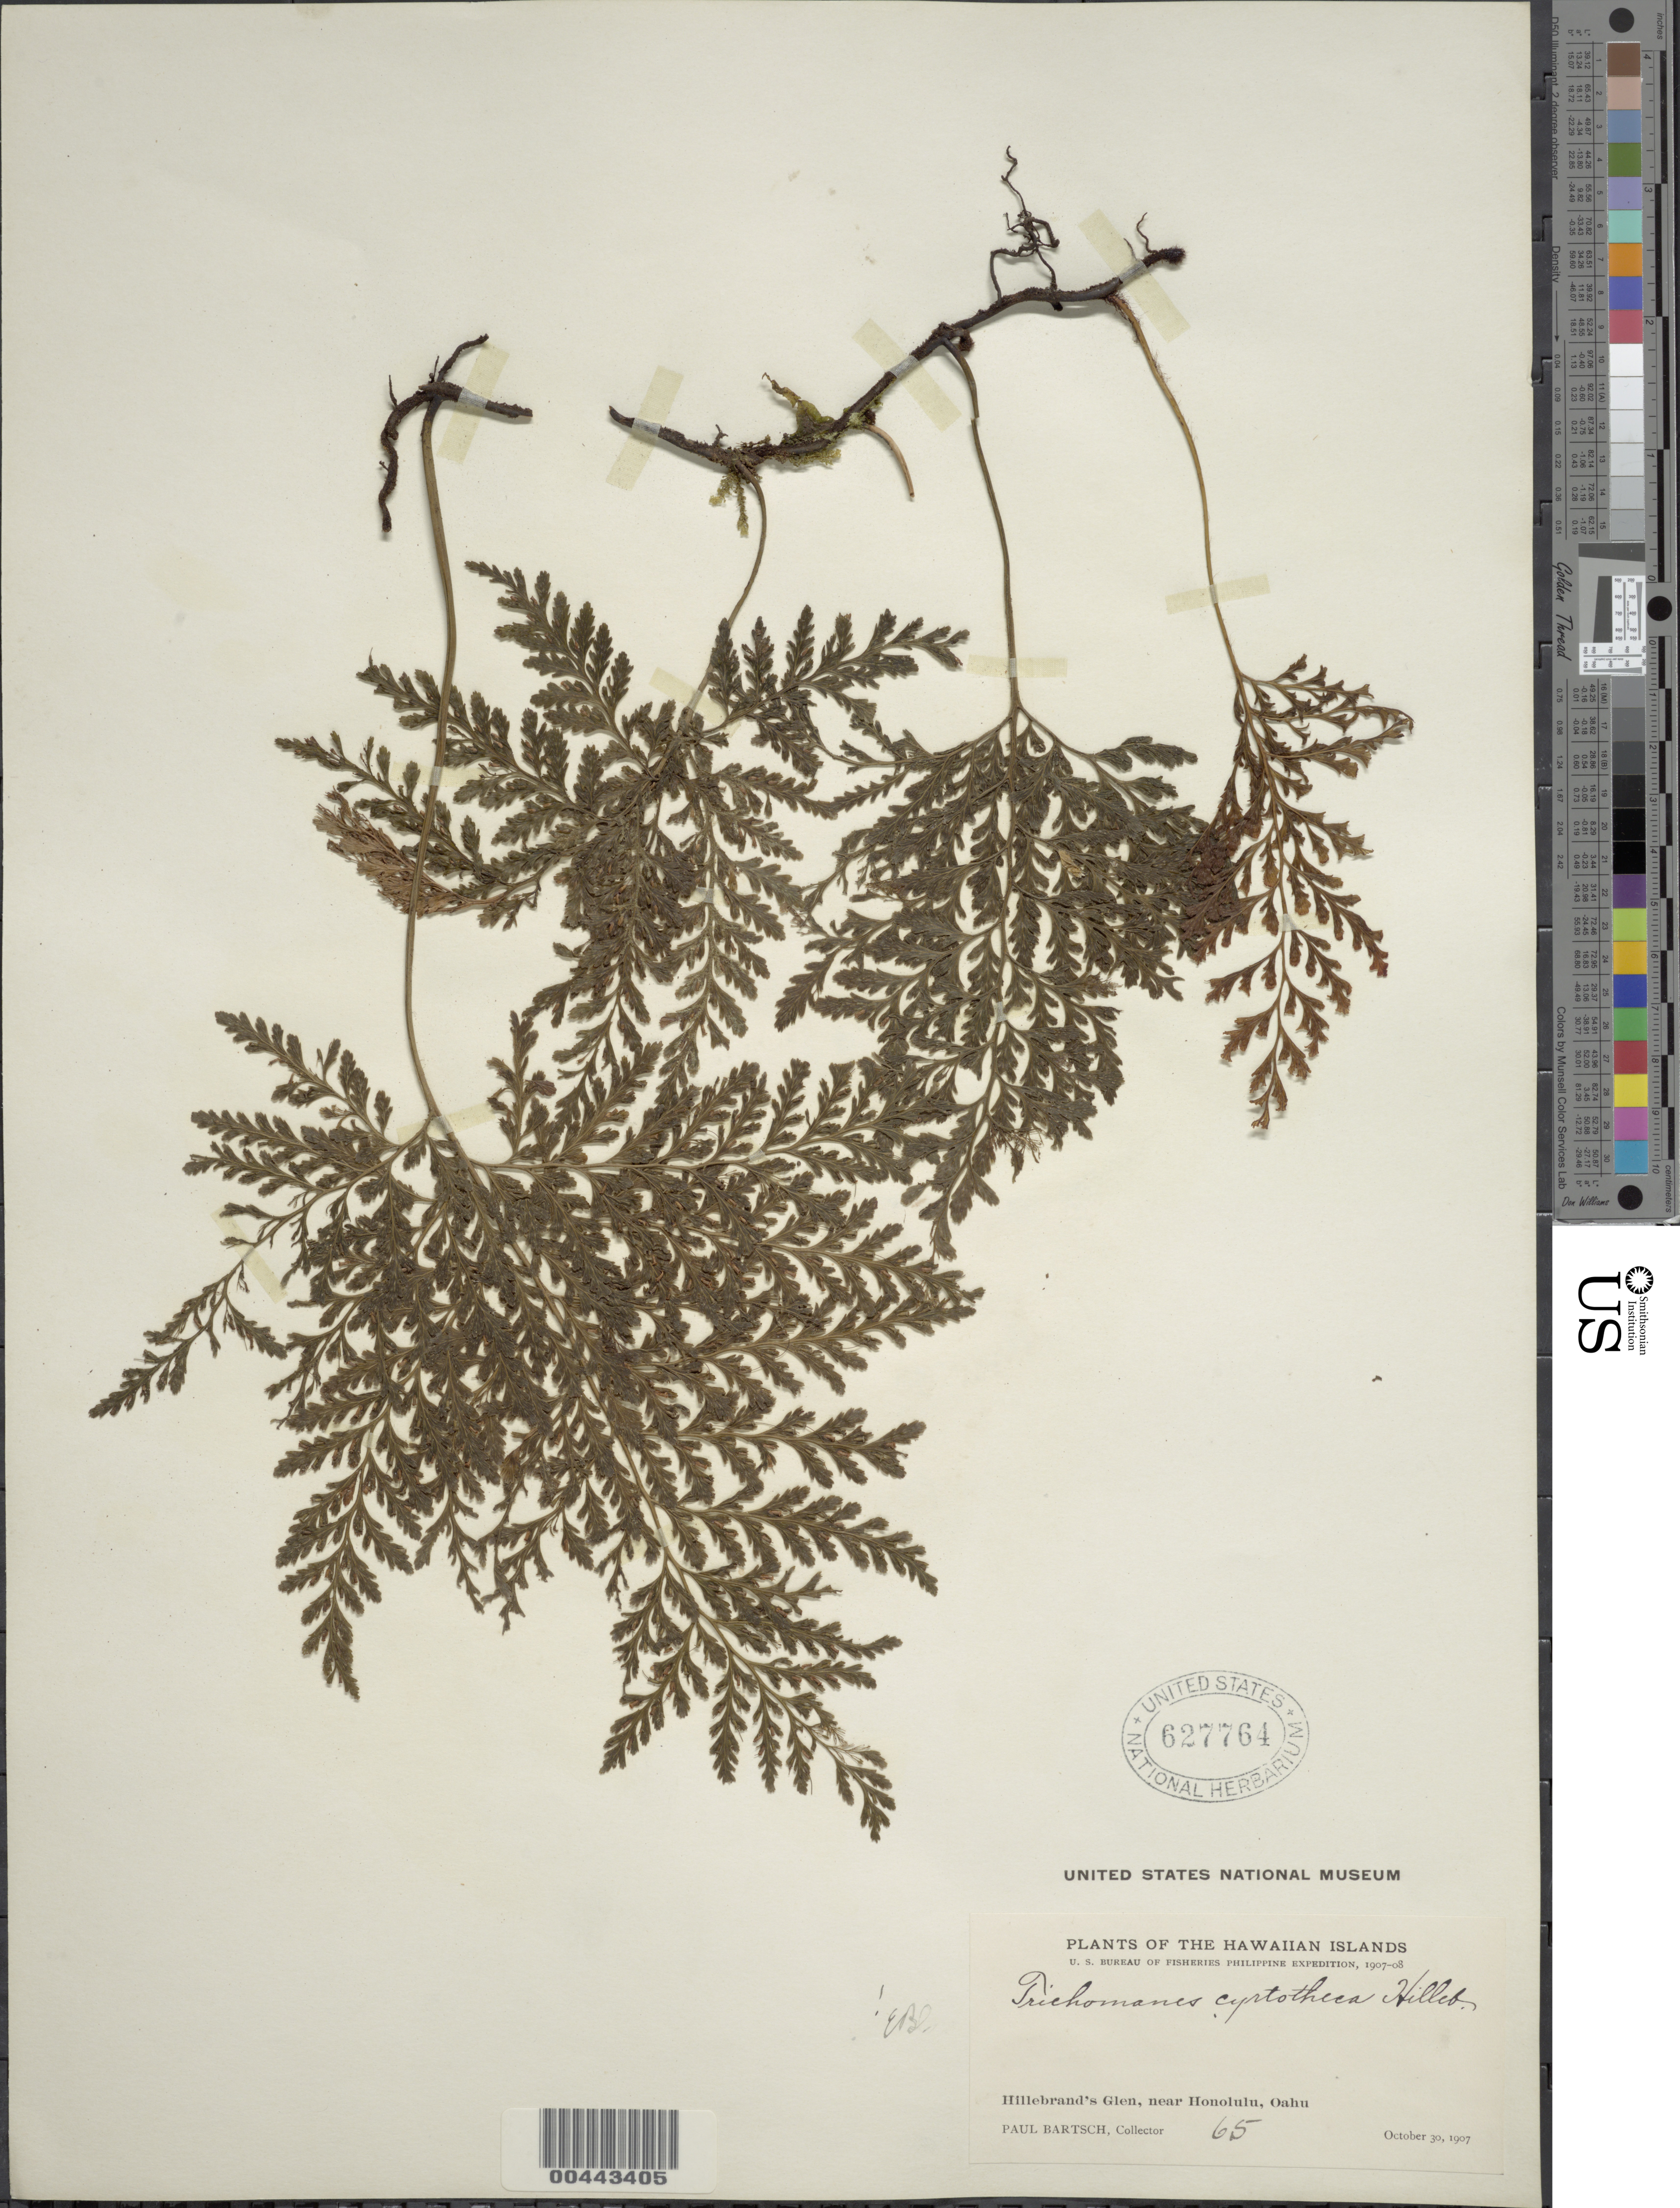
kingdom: Plantae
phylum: Tracheophyta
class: Polypodiopsida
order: Hymenophyllales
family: Hymenophyllaceae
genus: Vandenboschia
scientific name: Vandenboschia cyrtotheca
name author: Copel.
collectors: P. Bartsch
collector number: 65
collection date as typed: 30 Oct 1907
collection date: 1907-10-30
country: United States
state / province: Hawaii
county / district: Honolulu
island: Oahu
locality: Hillebrand's Glen, near Honolulu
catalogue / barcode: US 627764